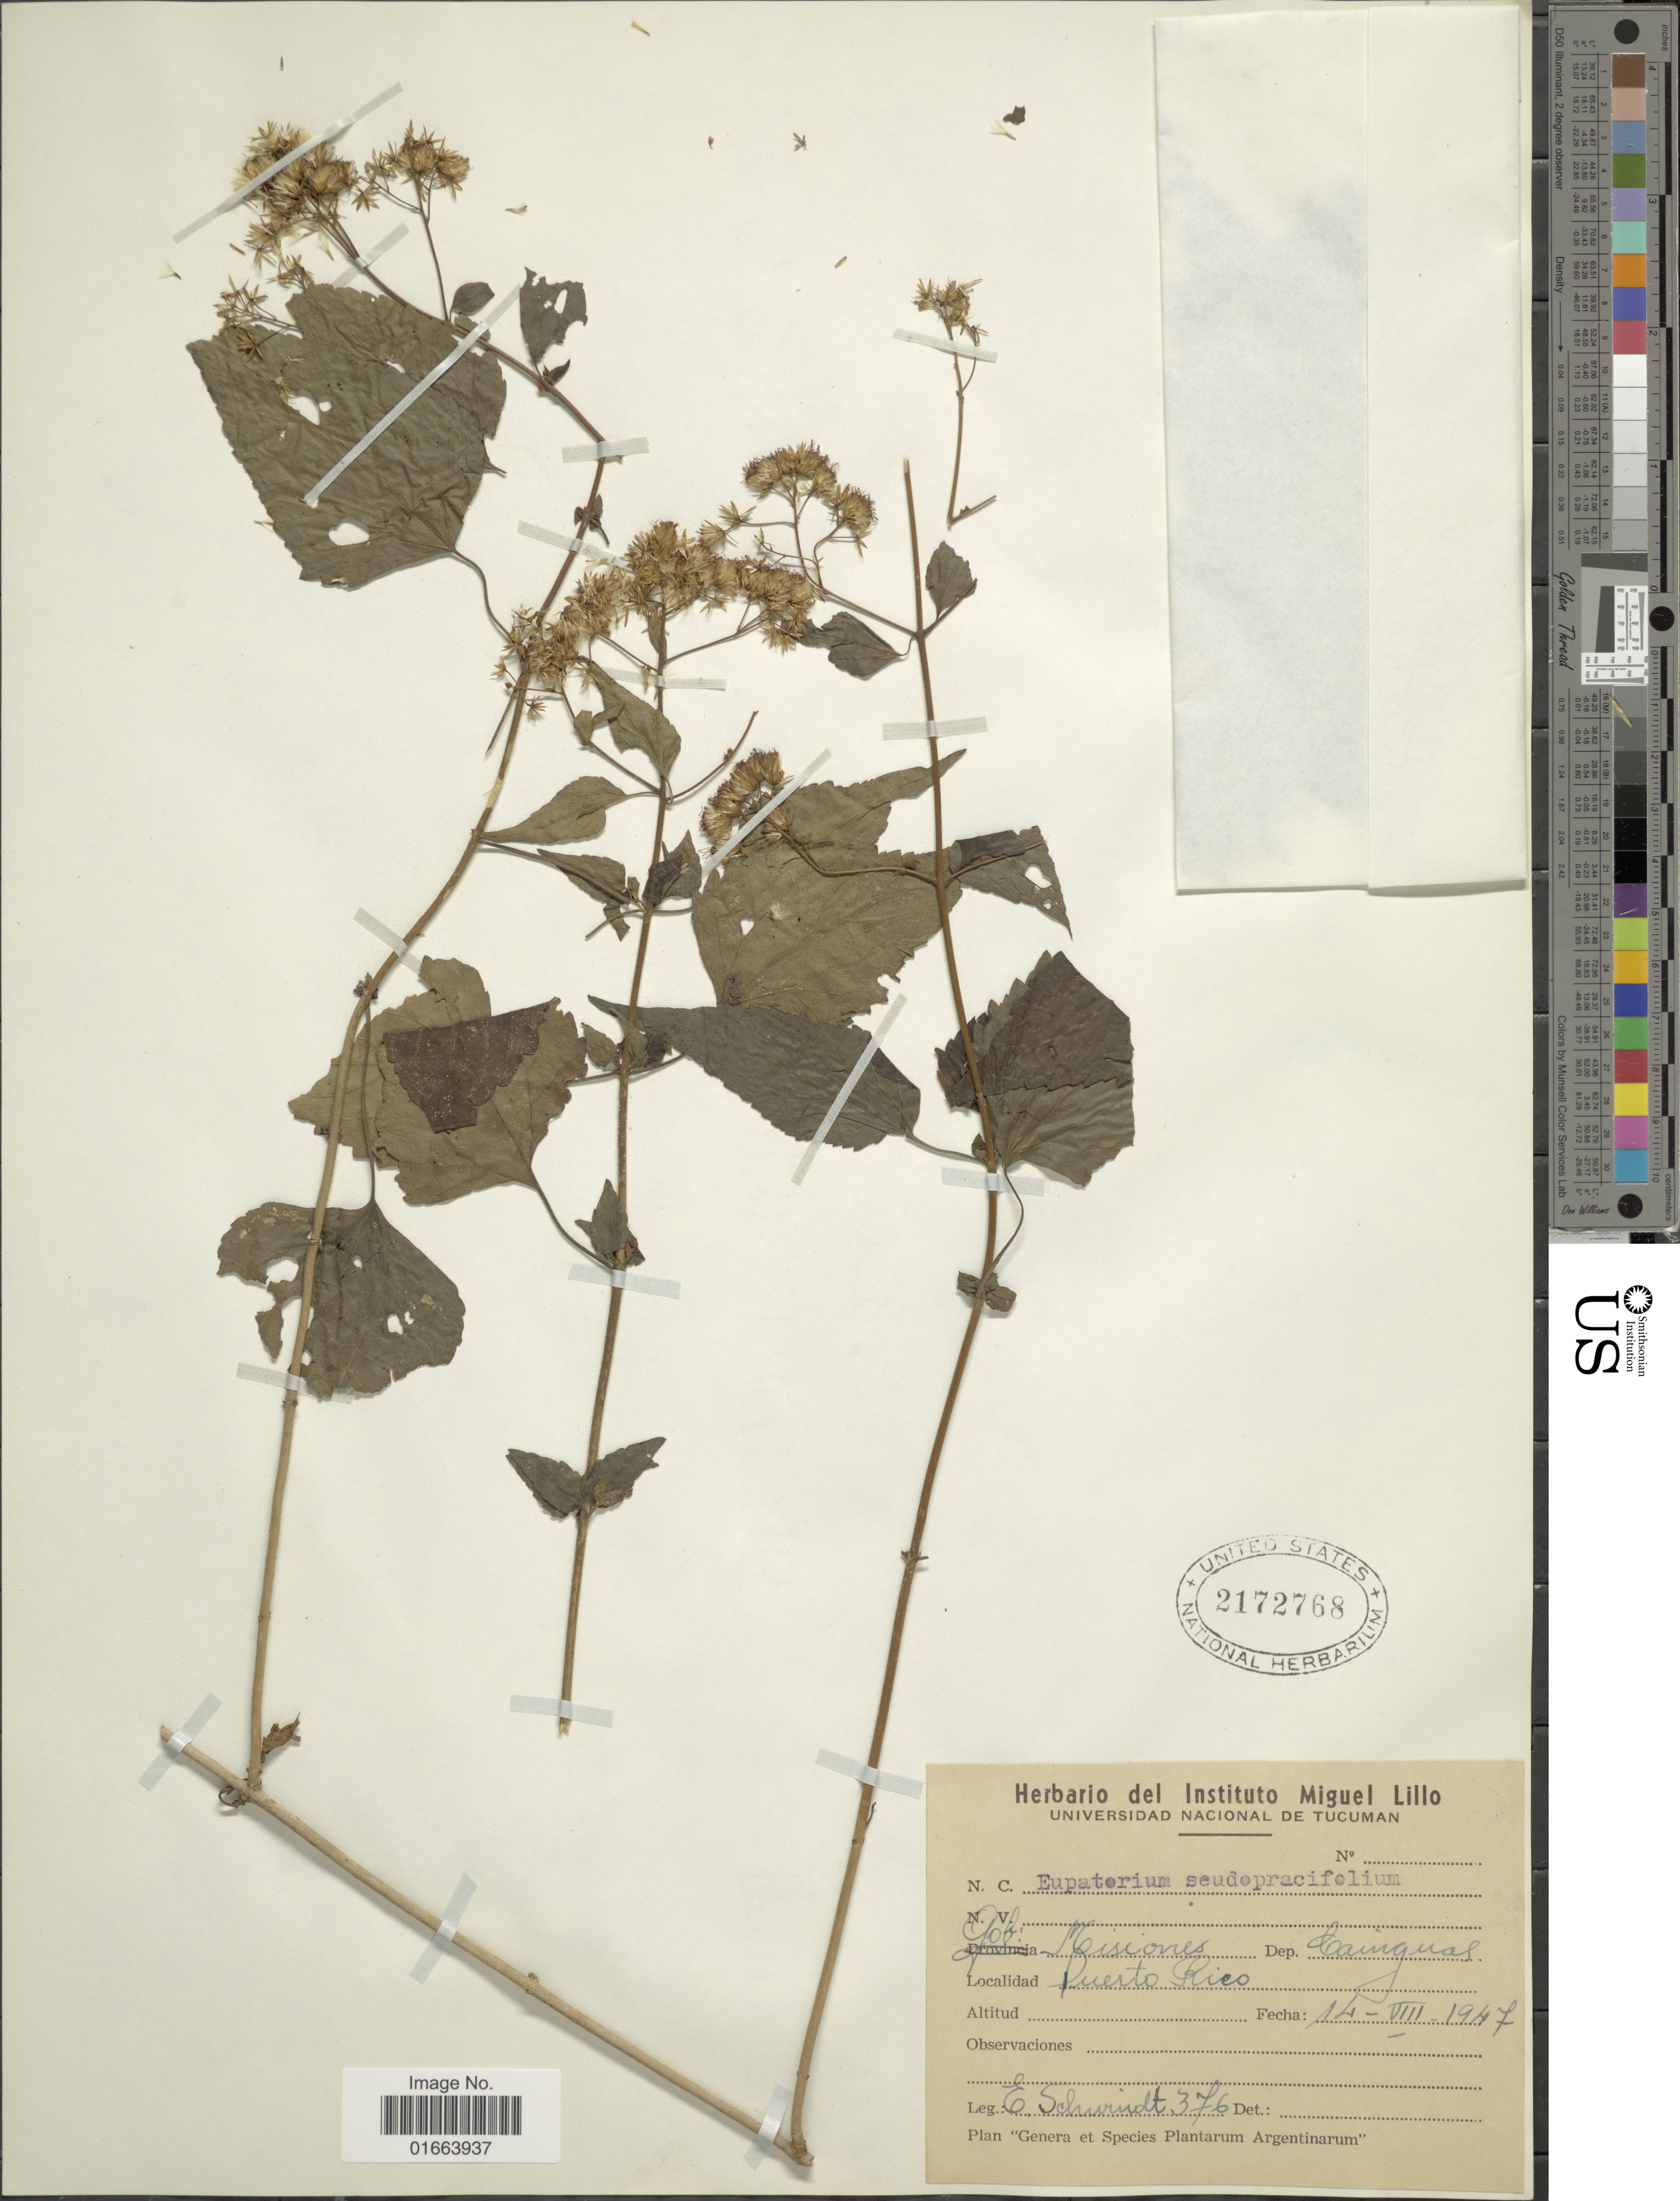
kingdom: Plantae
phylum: Tracheophyta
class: Magnoliopsida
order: Asterales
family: Asteraceae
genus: Chacoa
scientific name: Chacoa pseudoprasiifolia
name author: (Hassl.) R.M. King & H. Rob.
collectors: E. Schmidt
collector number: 376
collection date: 1947-08-14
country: Argentina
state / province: Misiones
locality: Misiones. Dep. Cainguas. Puerto Rico.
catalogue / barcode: US 2172768